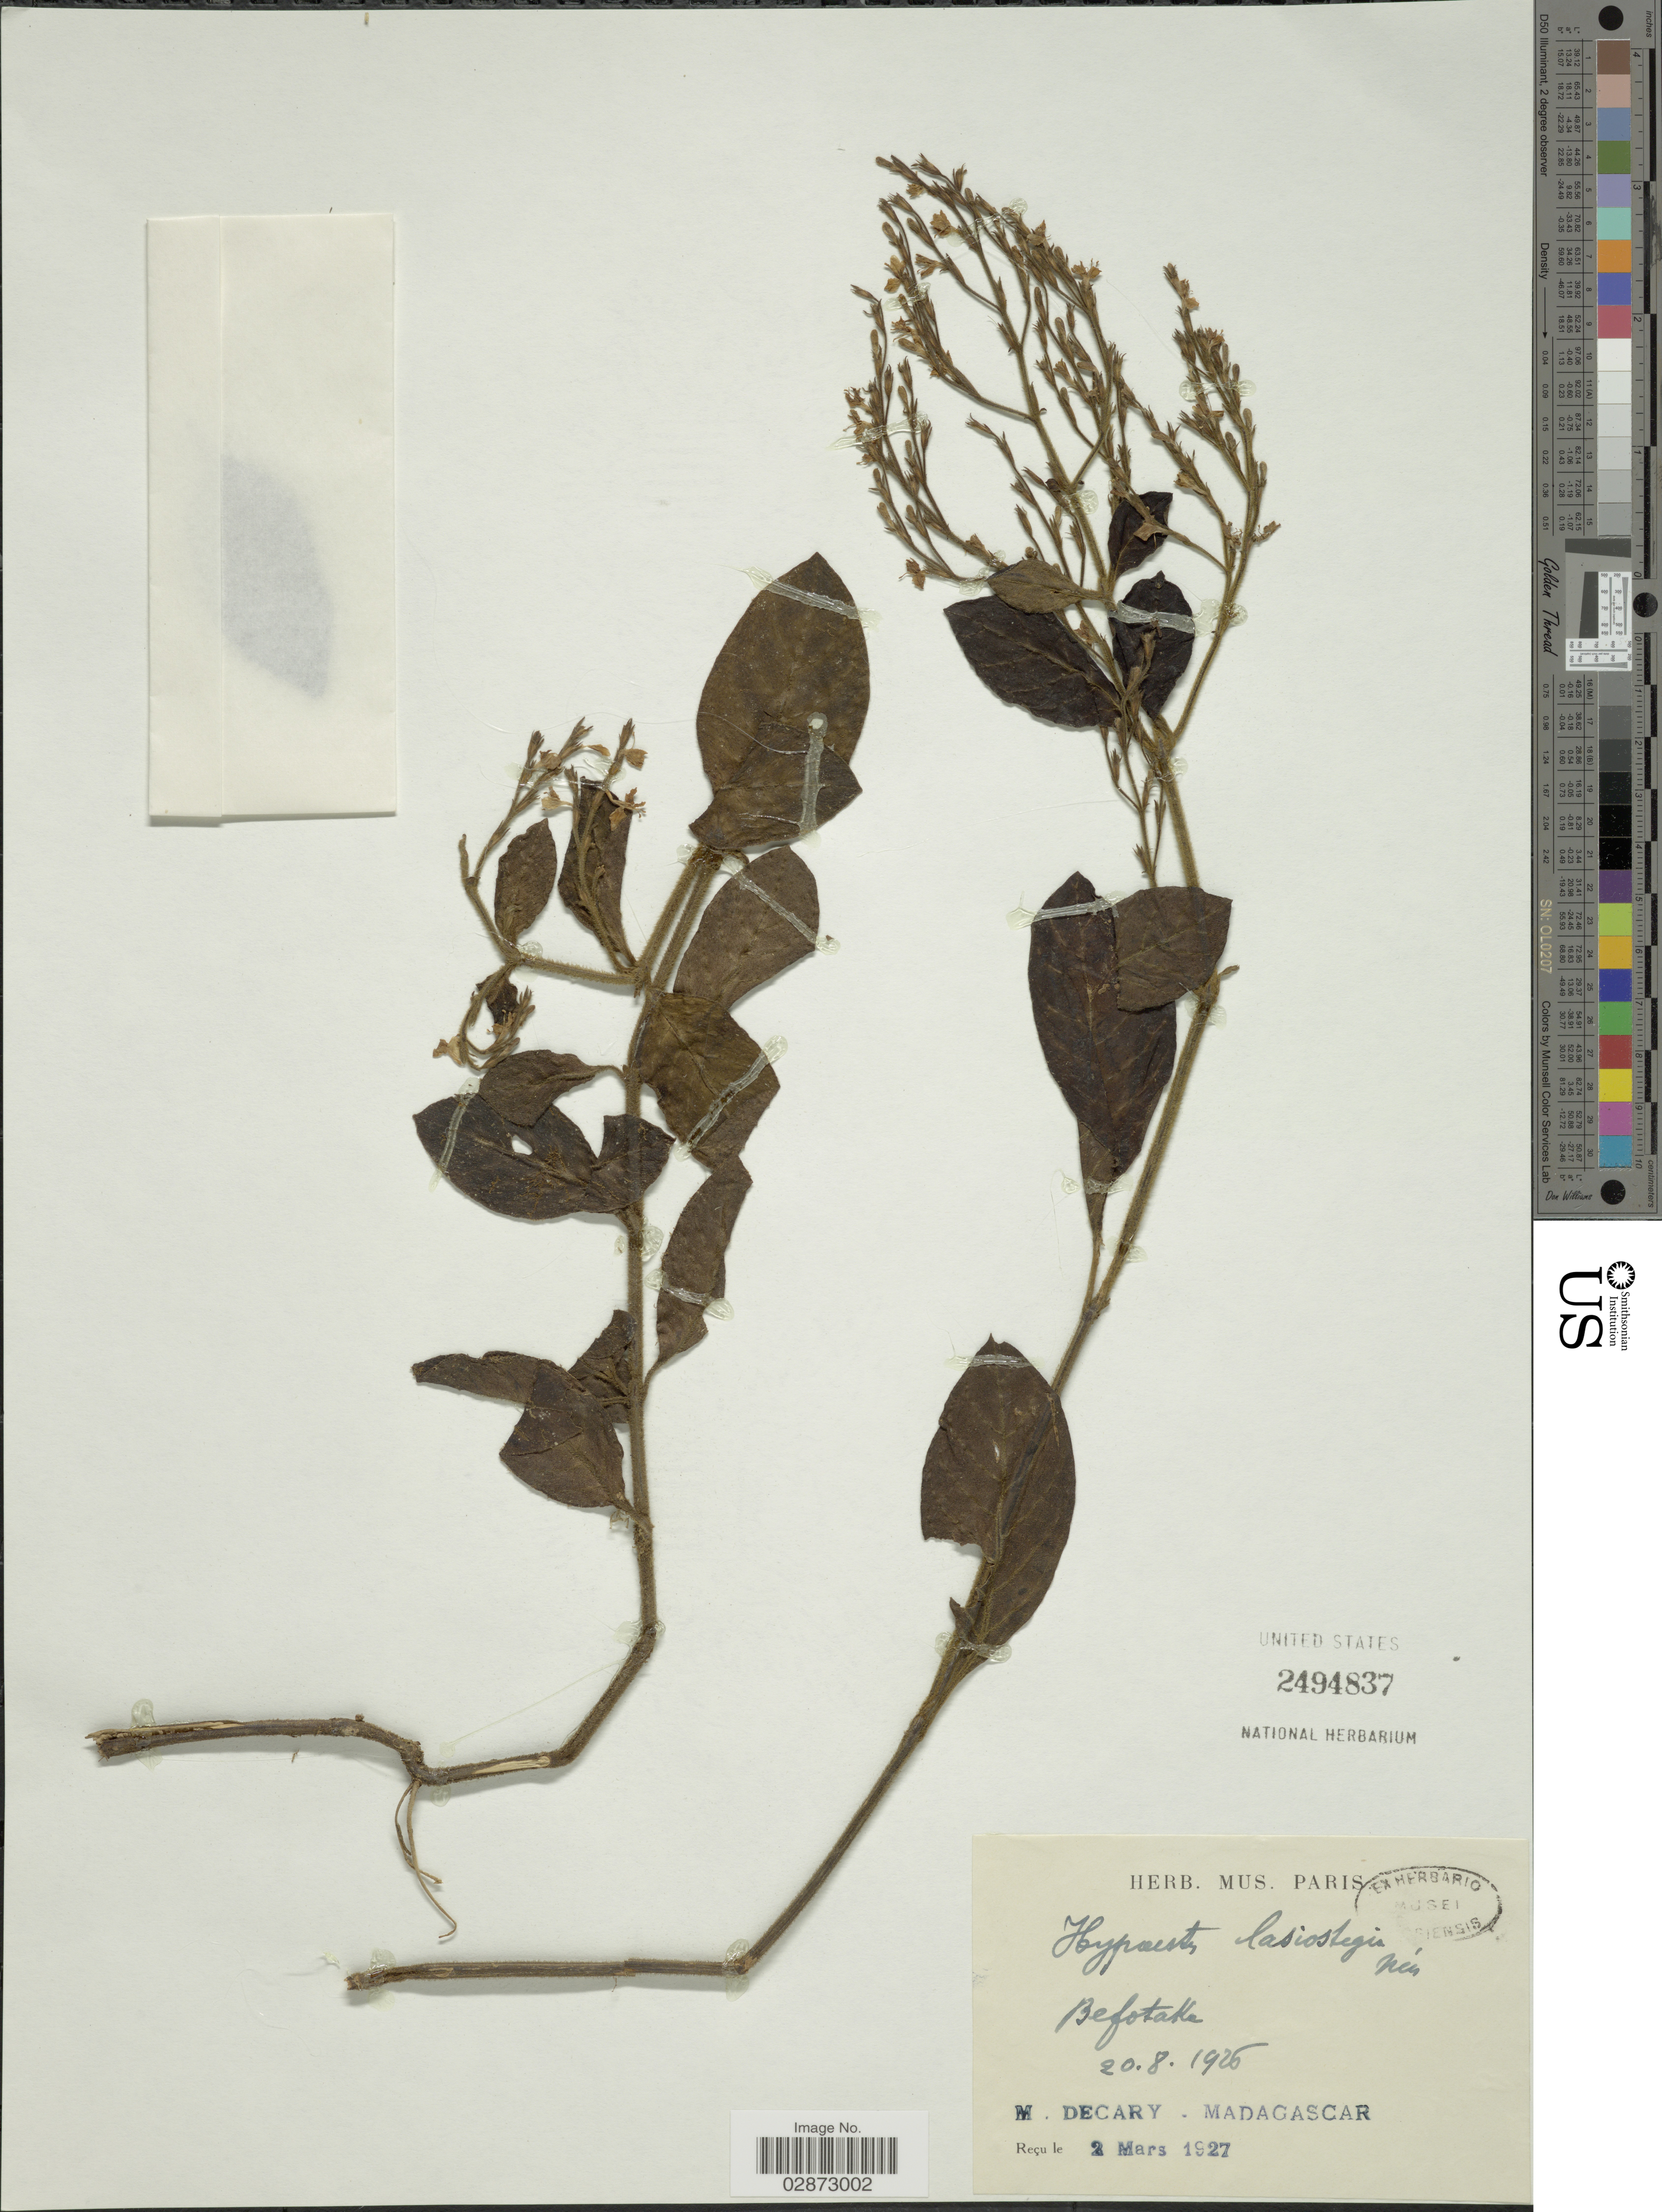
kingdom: Plantae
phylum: Tracheophyta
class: Magnoliopsida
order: Lamiales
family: Acanthaceae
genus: Hypoestes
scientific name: Hypoestes lasiostegia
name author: Nees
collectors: R. Decary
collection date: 1926-08-20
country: Madagascar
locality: Befotaka.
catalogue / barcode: US 2494837